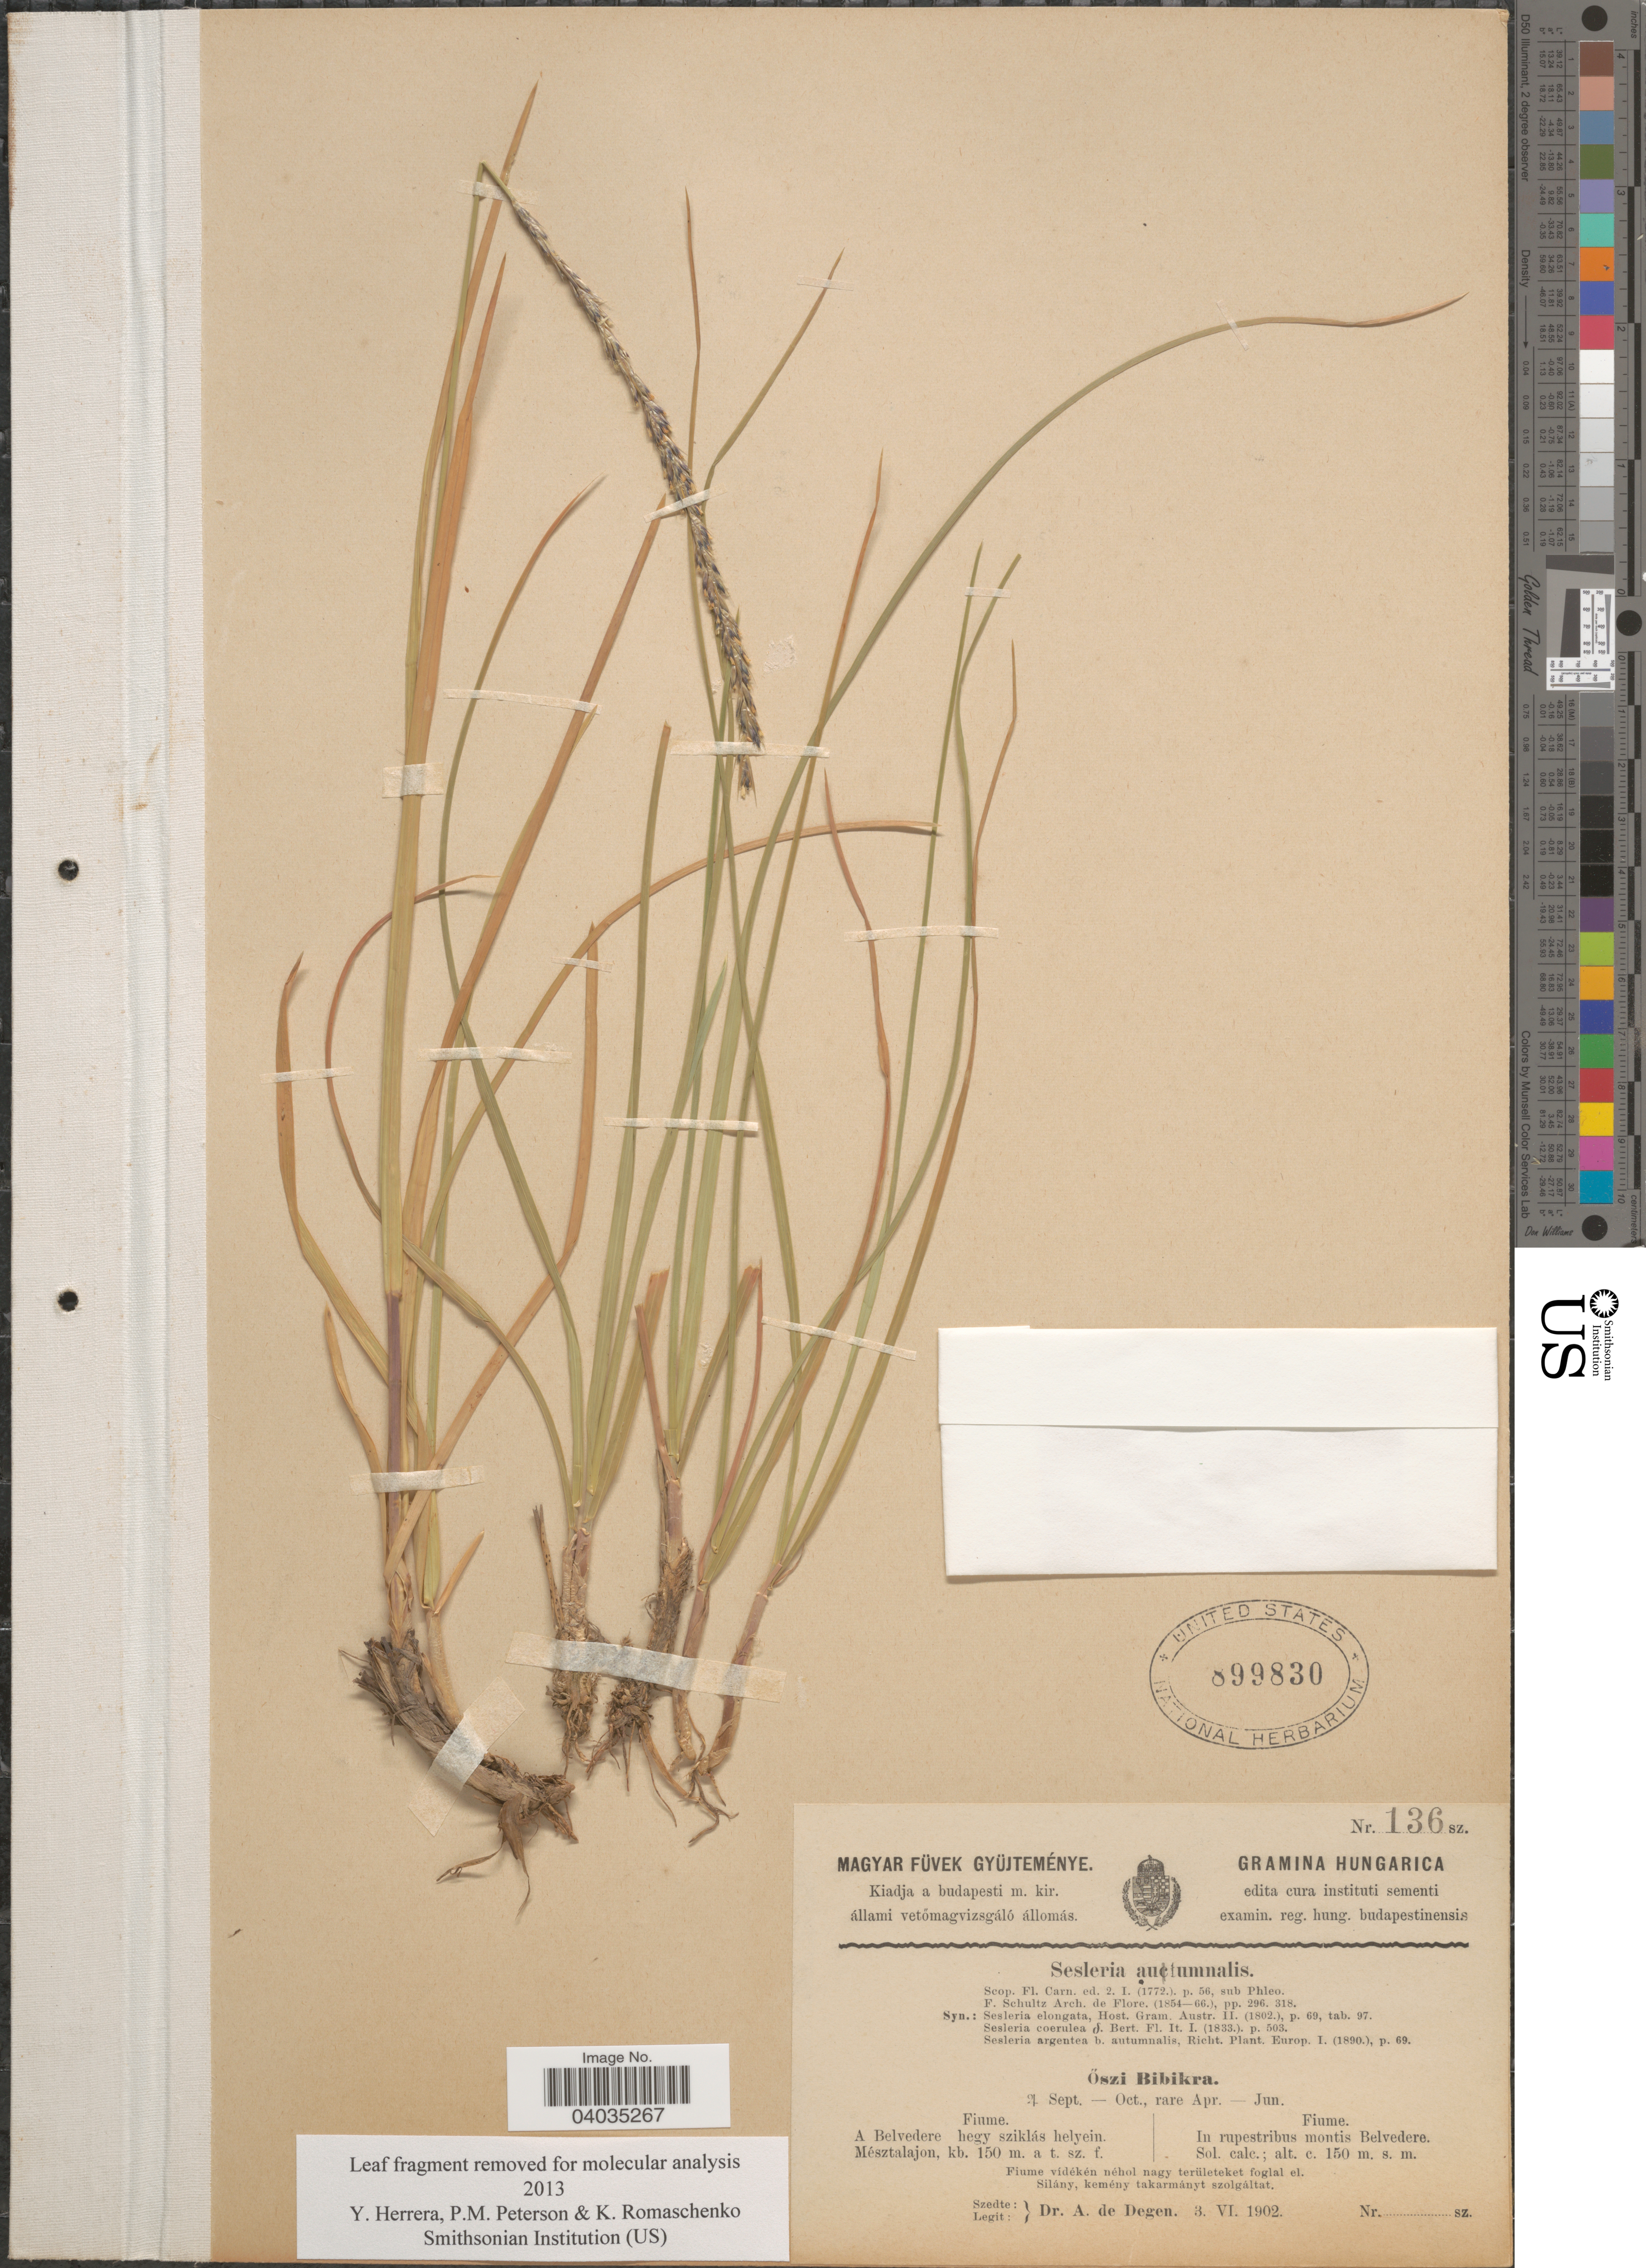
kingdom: Plantae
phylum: Tracheophyta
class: Liliopsida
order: Poales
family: Poaceae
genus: Sesleria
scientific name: Sesleria autumnalis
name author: (Scop.) F.W. Schultz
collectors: A. Degen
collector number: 136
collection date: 1902-06-03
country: Hungary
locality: Hungarica. Fiume. In rupestribus montis Belvedere. Sol. calc.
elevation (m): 150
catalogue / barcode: US 899830